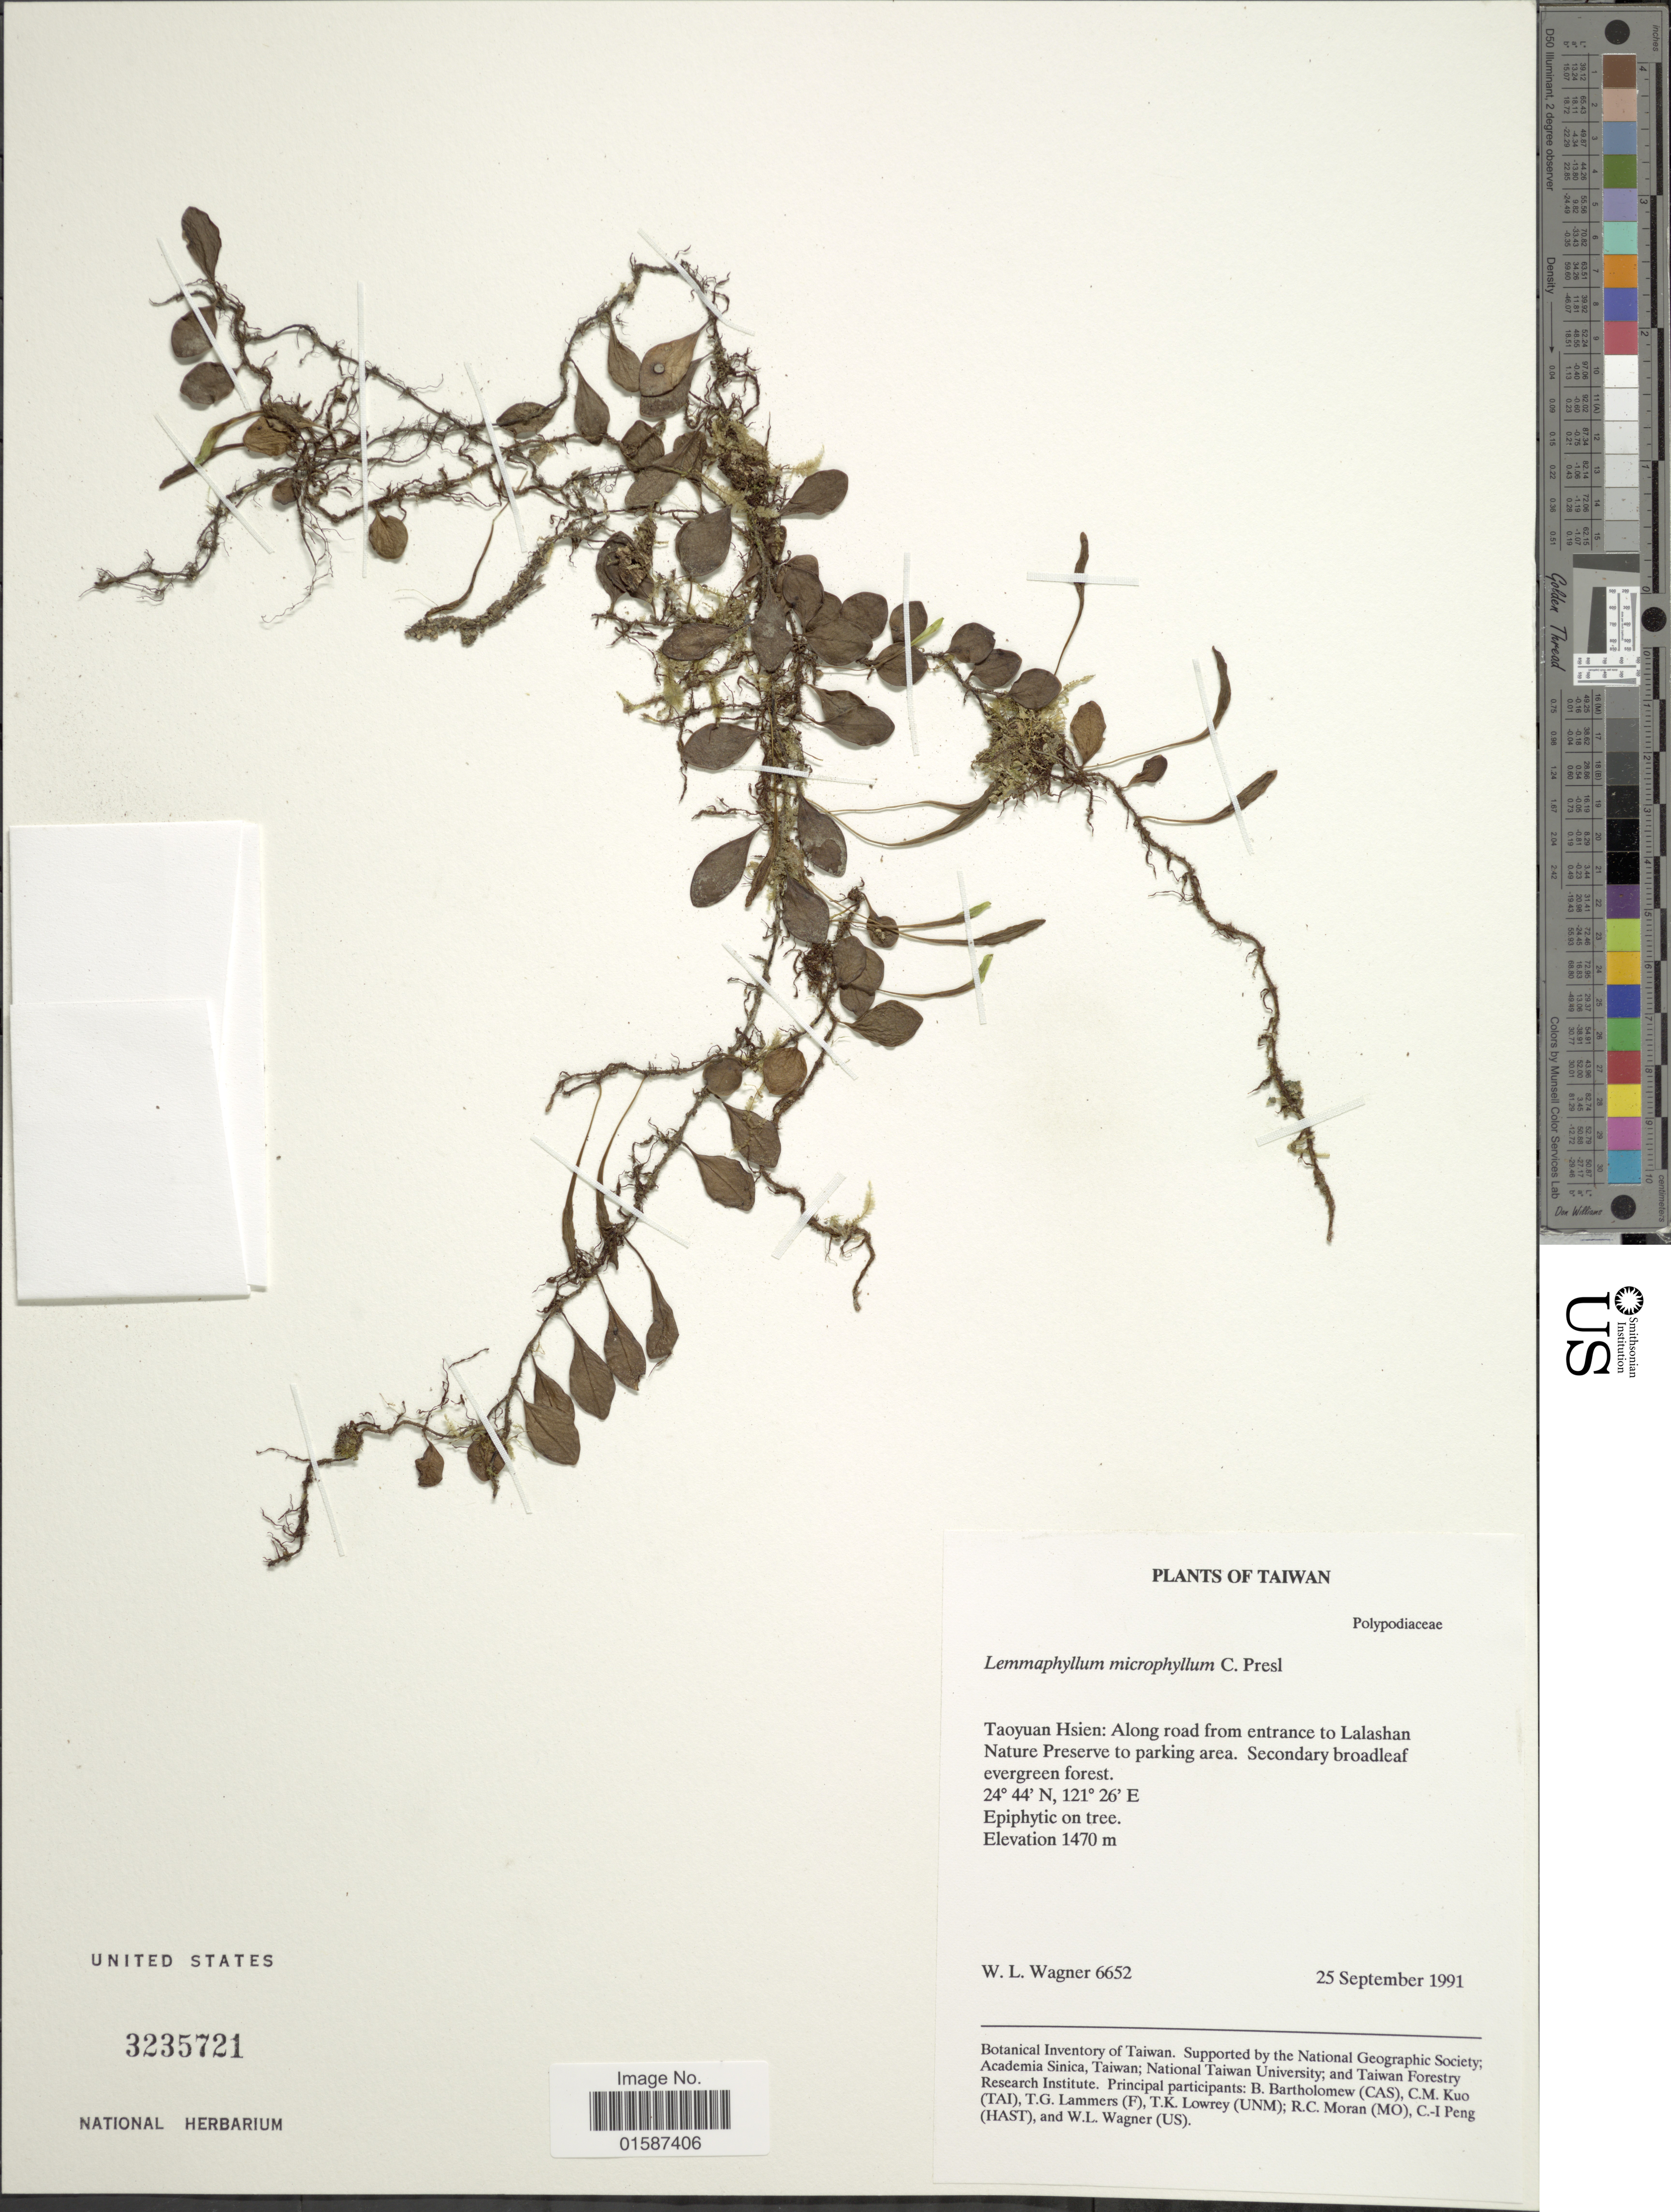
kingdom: Plantae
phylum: Tracheophyta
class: Polypodiopsida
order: Polypodiales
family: Polypodiaceae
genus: Lemmaphyllum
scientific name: Lemmaphyllum microphyllum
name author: C. Presl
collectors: W. L. Wagner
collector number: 6652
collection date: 1991-09-25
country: Taiwan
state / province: Taoyuan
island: Taiwan [Formosa]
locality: Taoyuan Hsien: along road from entrance to Lalashan Nature Preserve to Parking area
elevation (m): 1470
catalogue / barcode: US 3235721